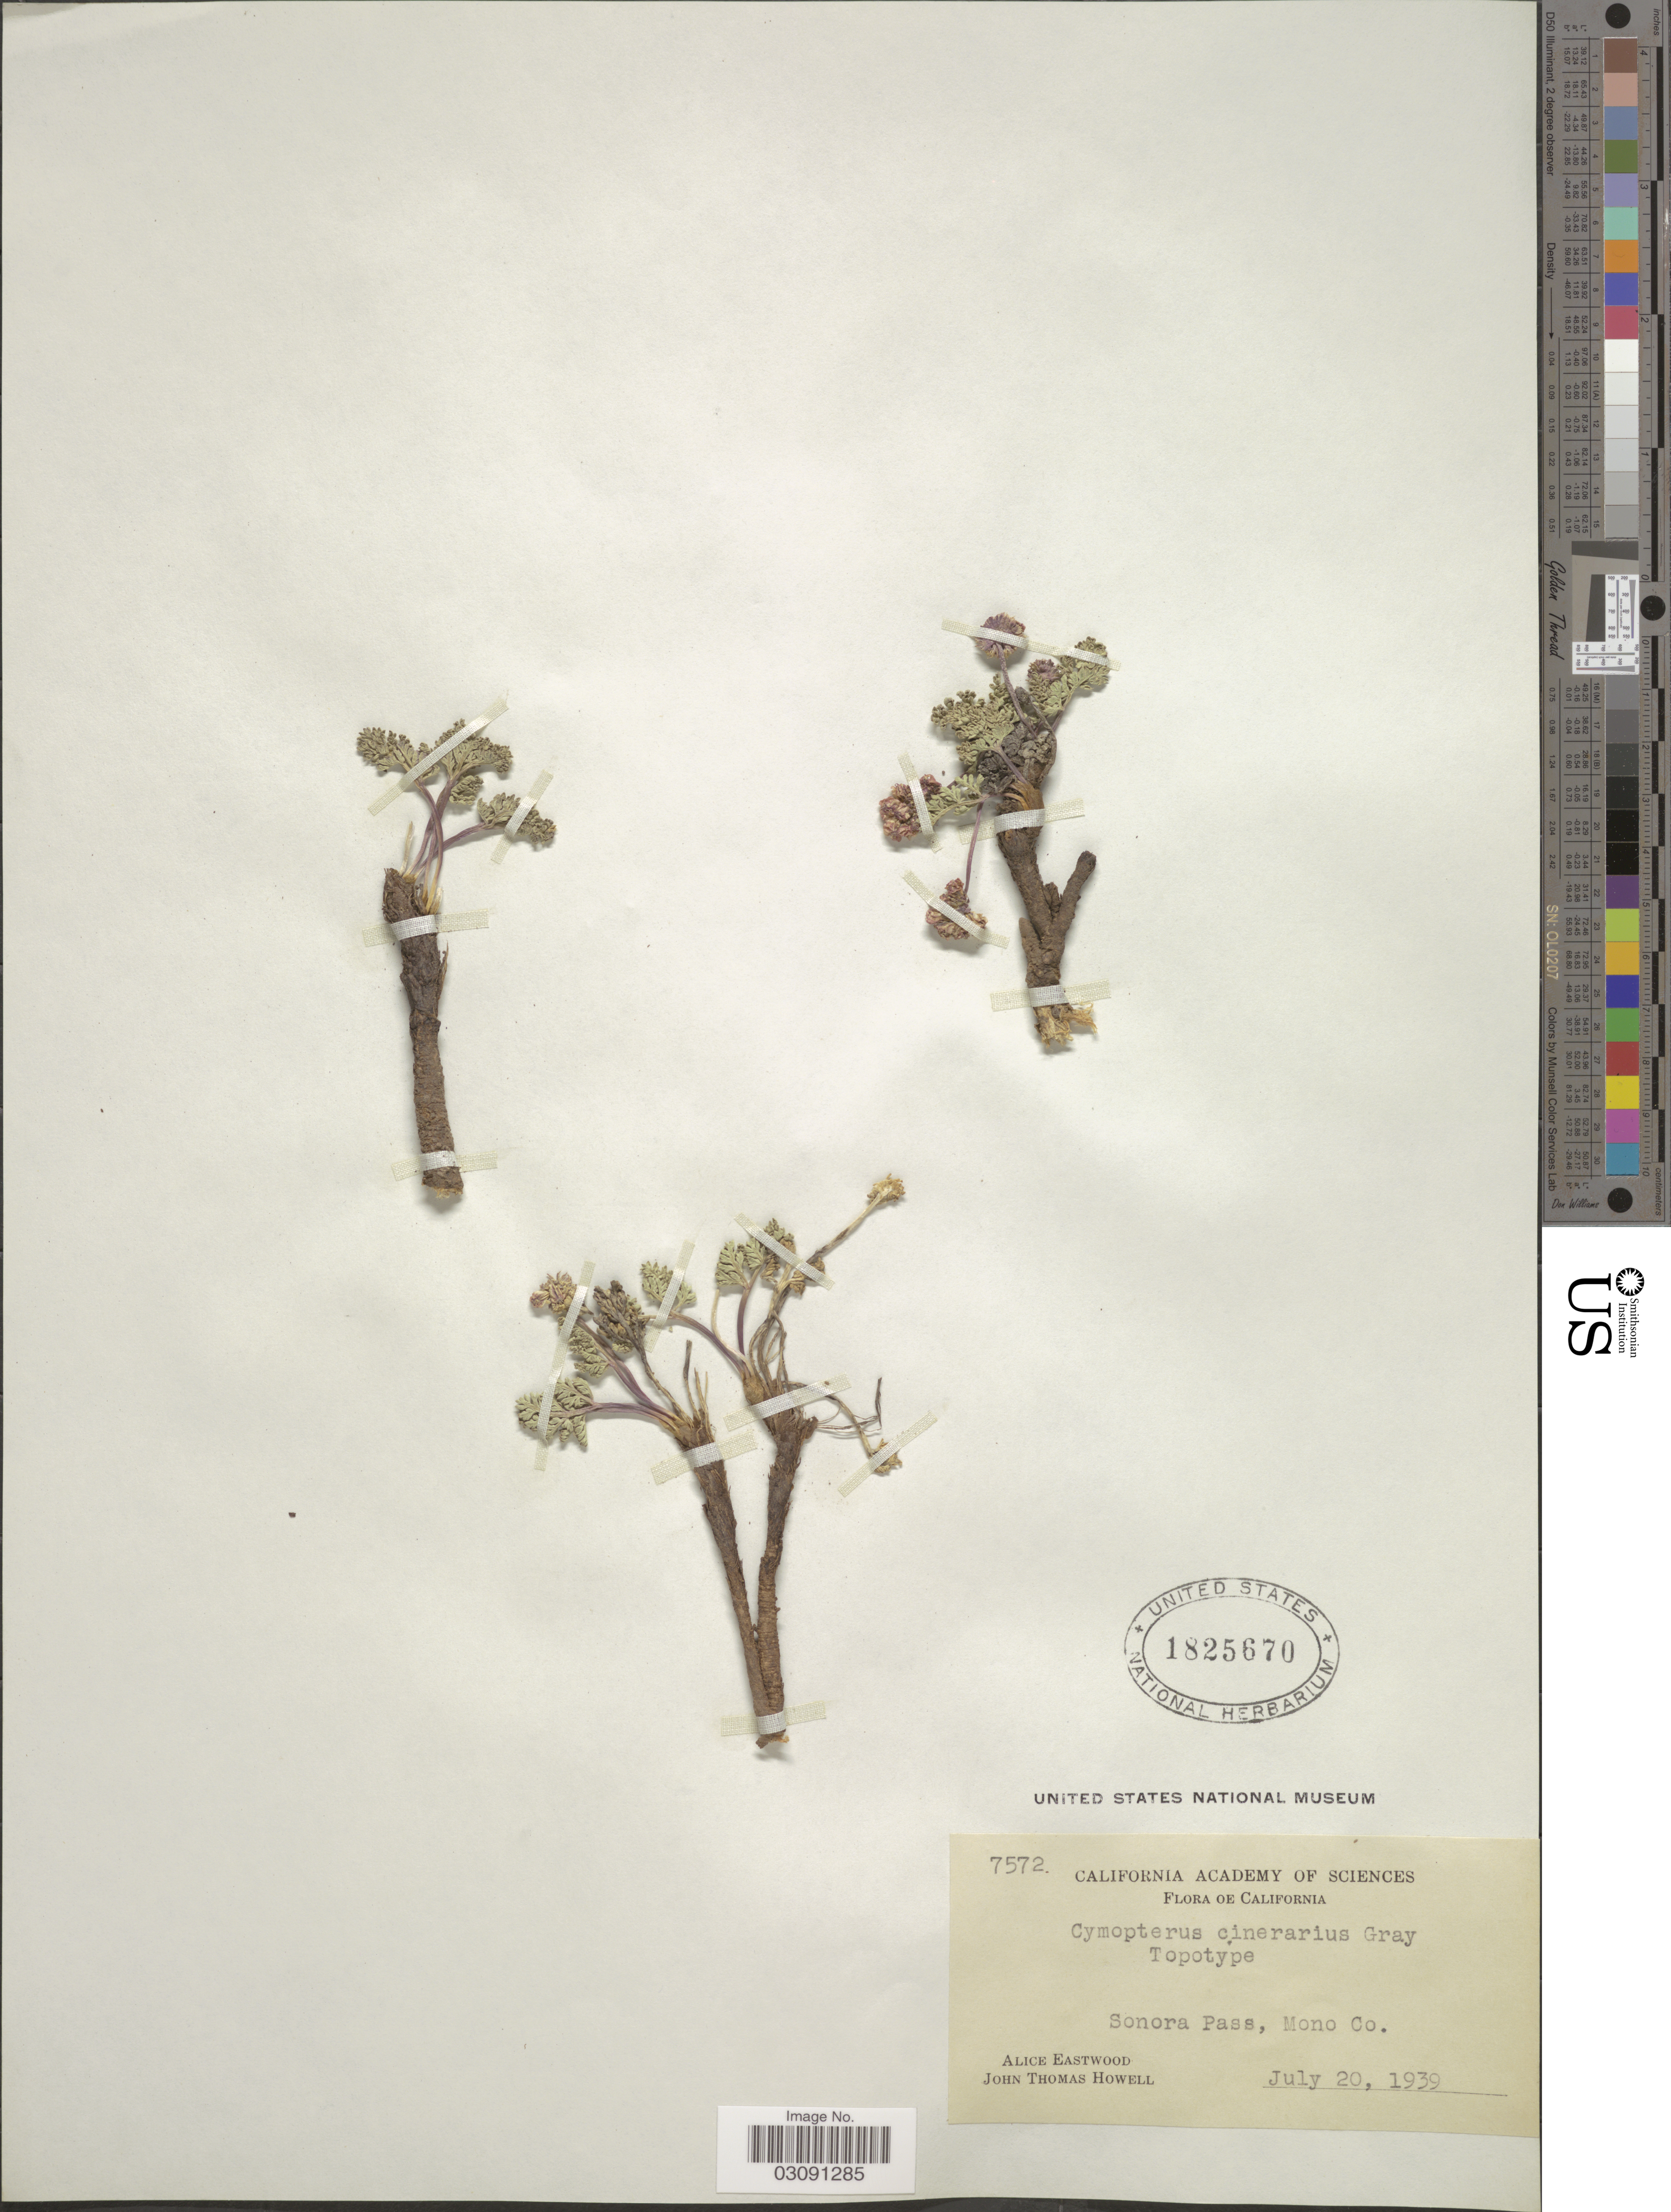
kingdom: Plantae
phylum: Tracheophyta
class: Magnoliopsida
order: Apiales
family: Apiaceae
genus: Cymopterus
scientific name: Cymopterus cinerarius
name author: A. Gray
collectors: A. Eastwood & J. T. Howell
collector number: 7572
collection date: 1939-07-20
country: United States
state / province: California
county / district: Mono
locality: Sonora Pass, Mono Co.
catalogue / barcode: US 1825670